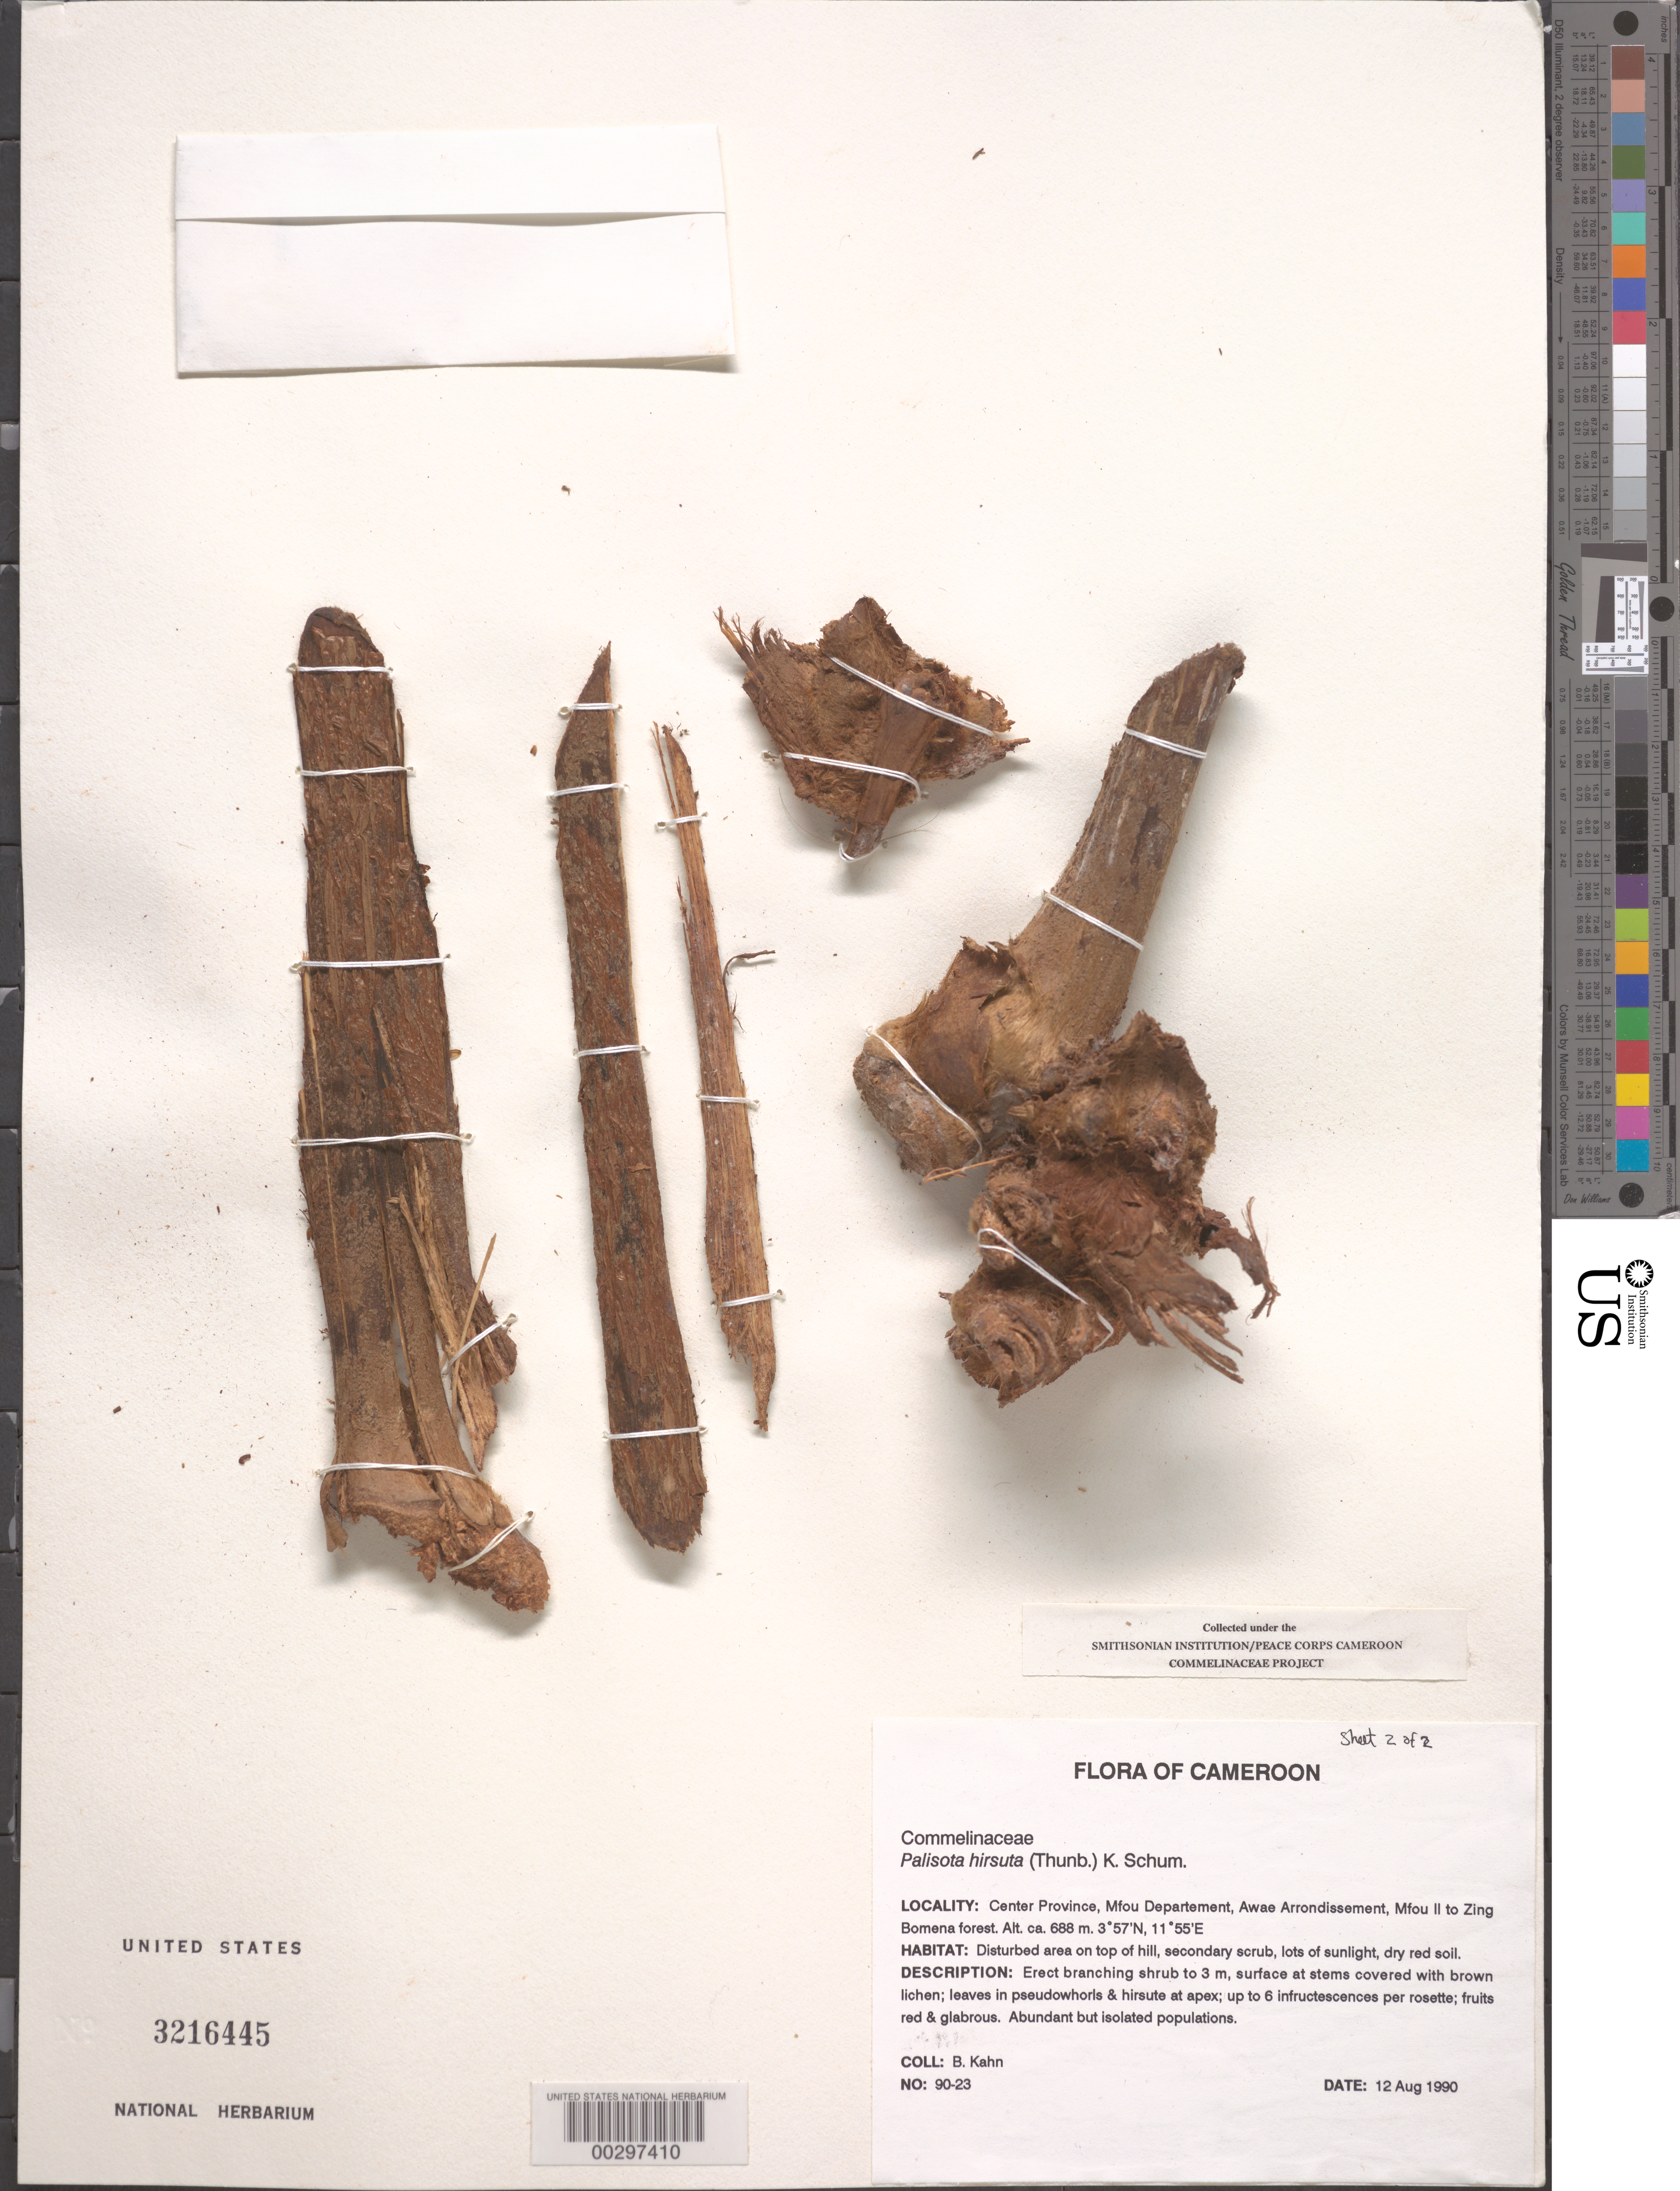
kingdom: Plantae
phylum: Tracheophyta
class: Liliopsida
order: Commelinales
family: Commelinaceae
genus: Palisota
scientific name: Palisota hirsuta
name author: (Thunb.) K. Schum.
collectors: B. Kahn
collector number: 90-23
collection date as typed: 12 Aug 1990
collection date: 1990-08-12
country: Cameroon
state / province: Centre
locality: Mfou, awae arrondissement, bomena forest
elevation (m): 688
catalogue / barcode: US 3216445